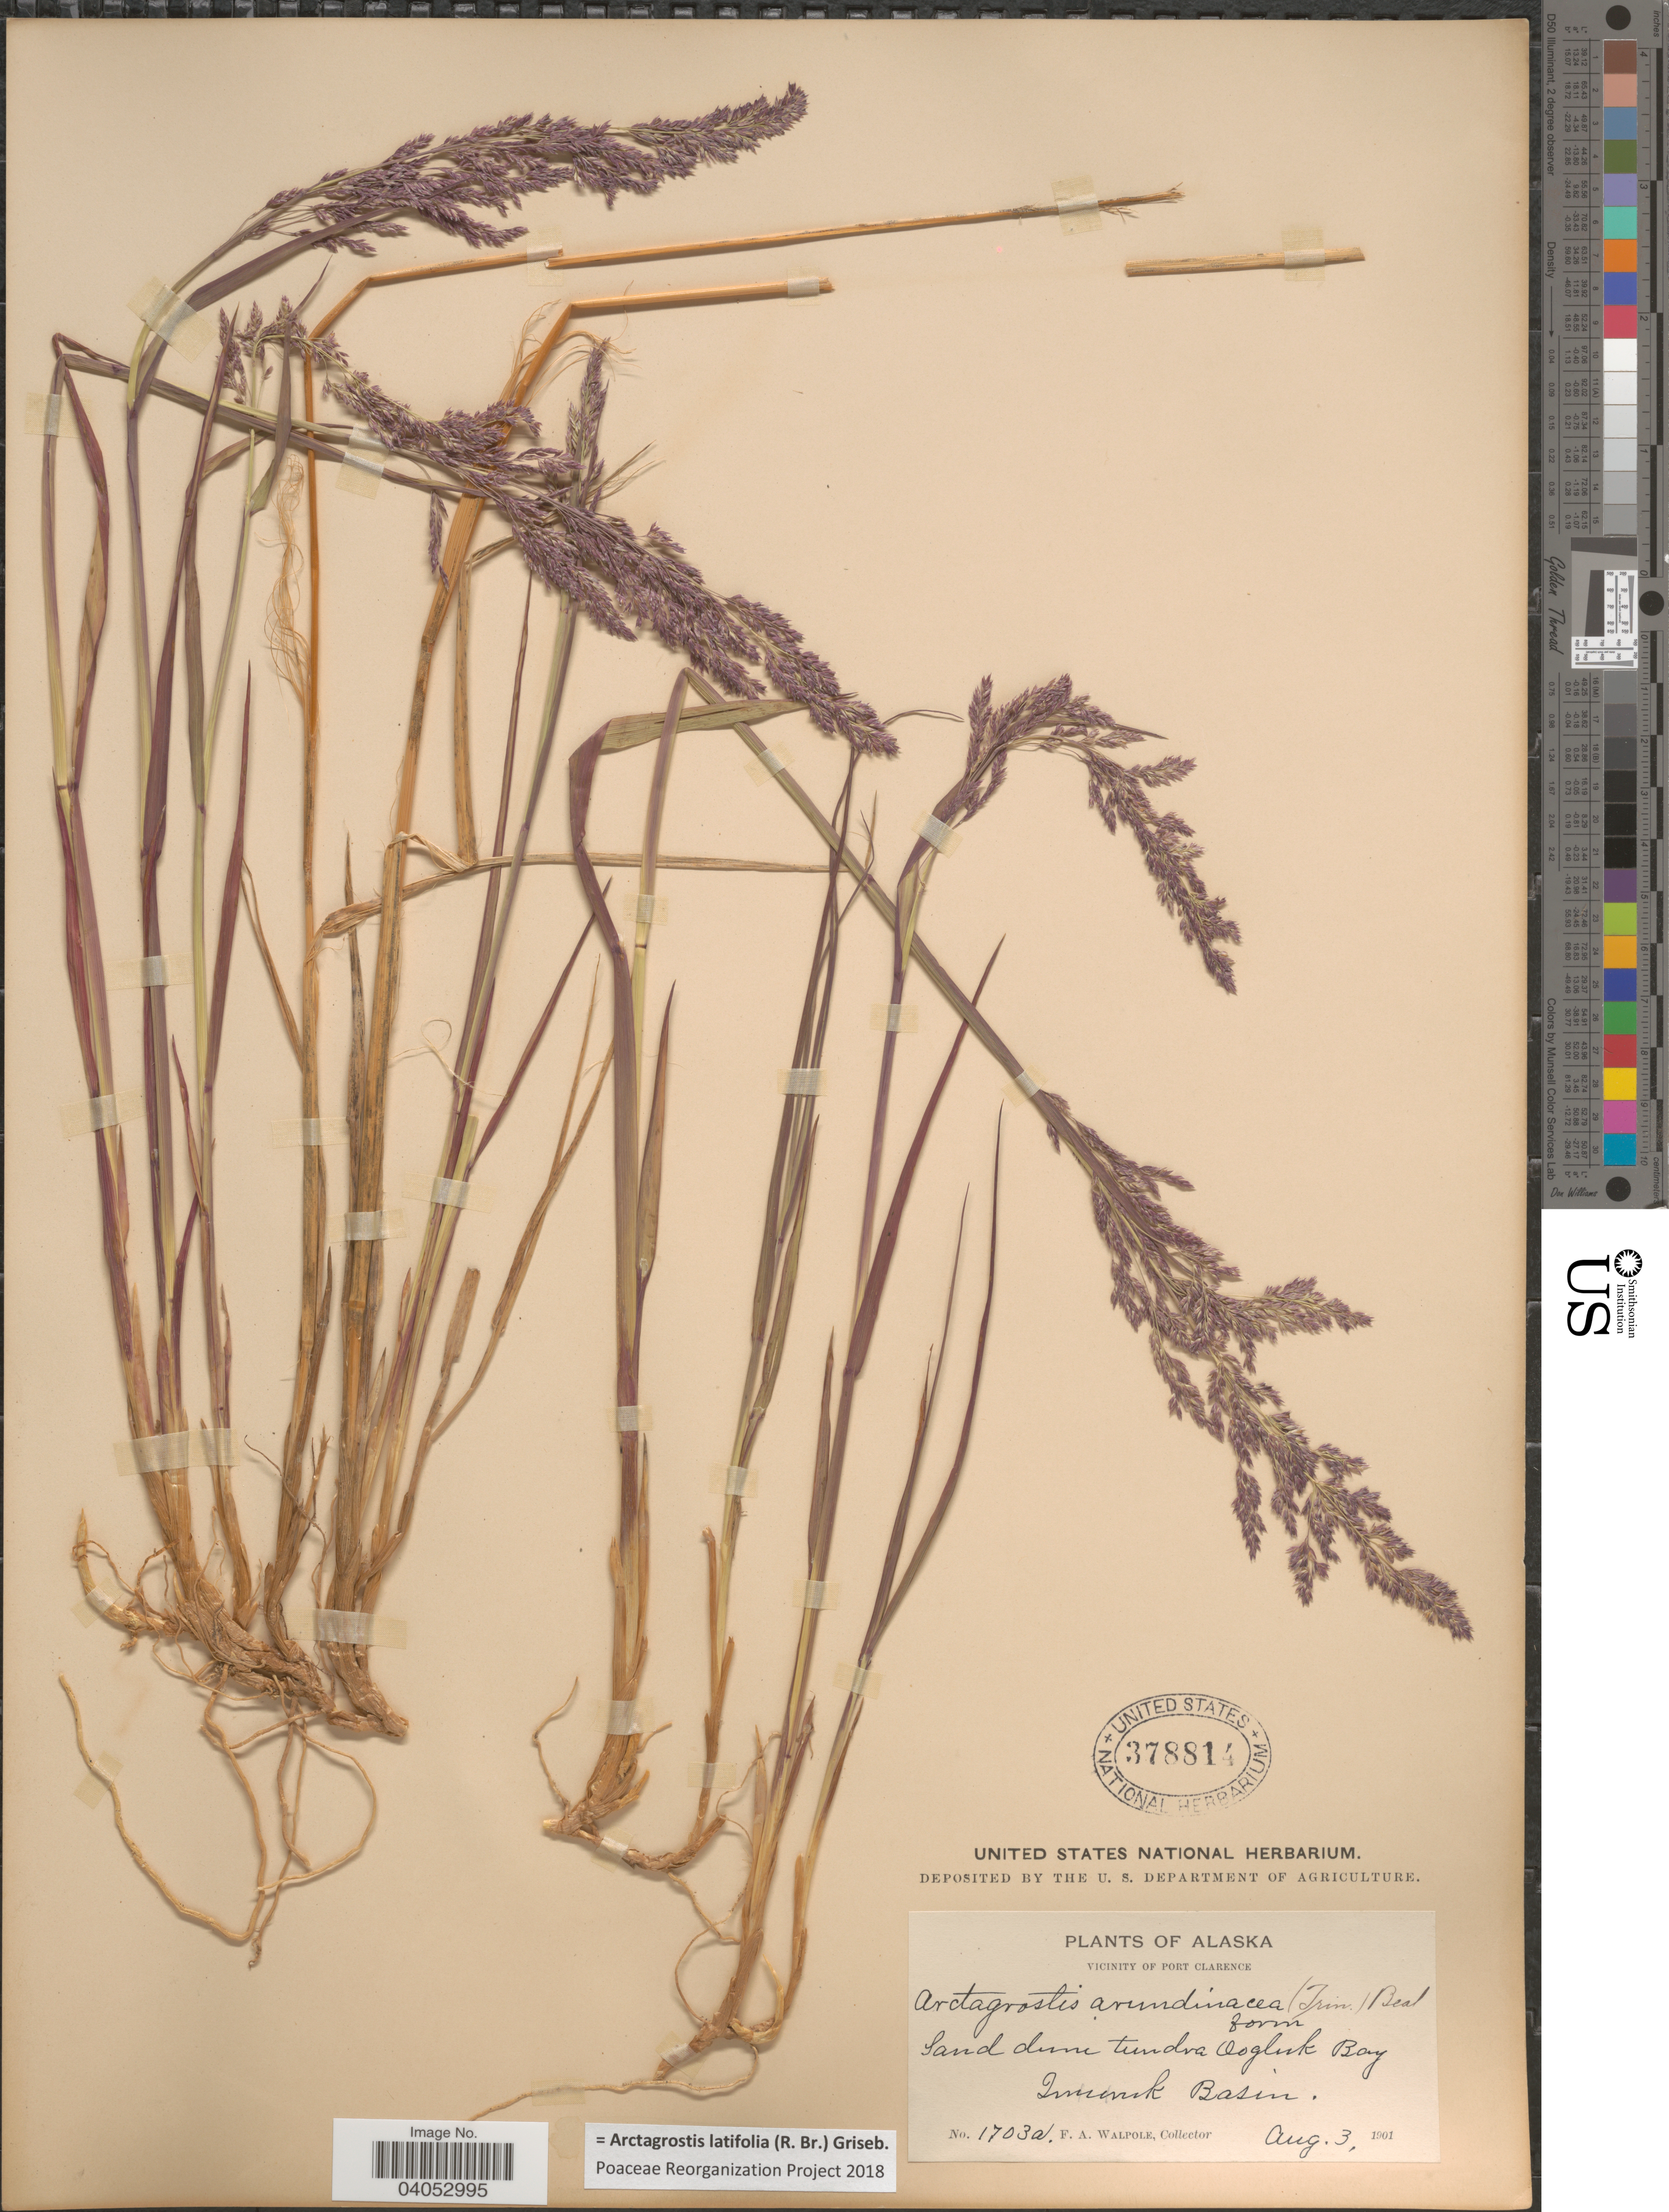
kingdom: Plantae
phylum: Tracheophyta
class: Liliopsida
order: Poales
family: Poaceae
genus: Arctagrostis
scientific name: Arctagrostis latifolia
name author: (R. Br.) Griseb.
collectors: F. Walpole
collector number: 1703a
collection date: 1901-08-03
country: United States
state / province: Alaska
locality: Vicinity of Port Clarence. Sand dune tundra Oogluk Bay Imuruk Basin.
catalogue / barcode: US 378814